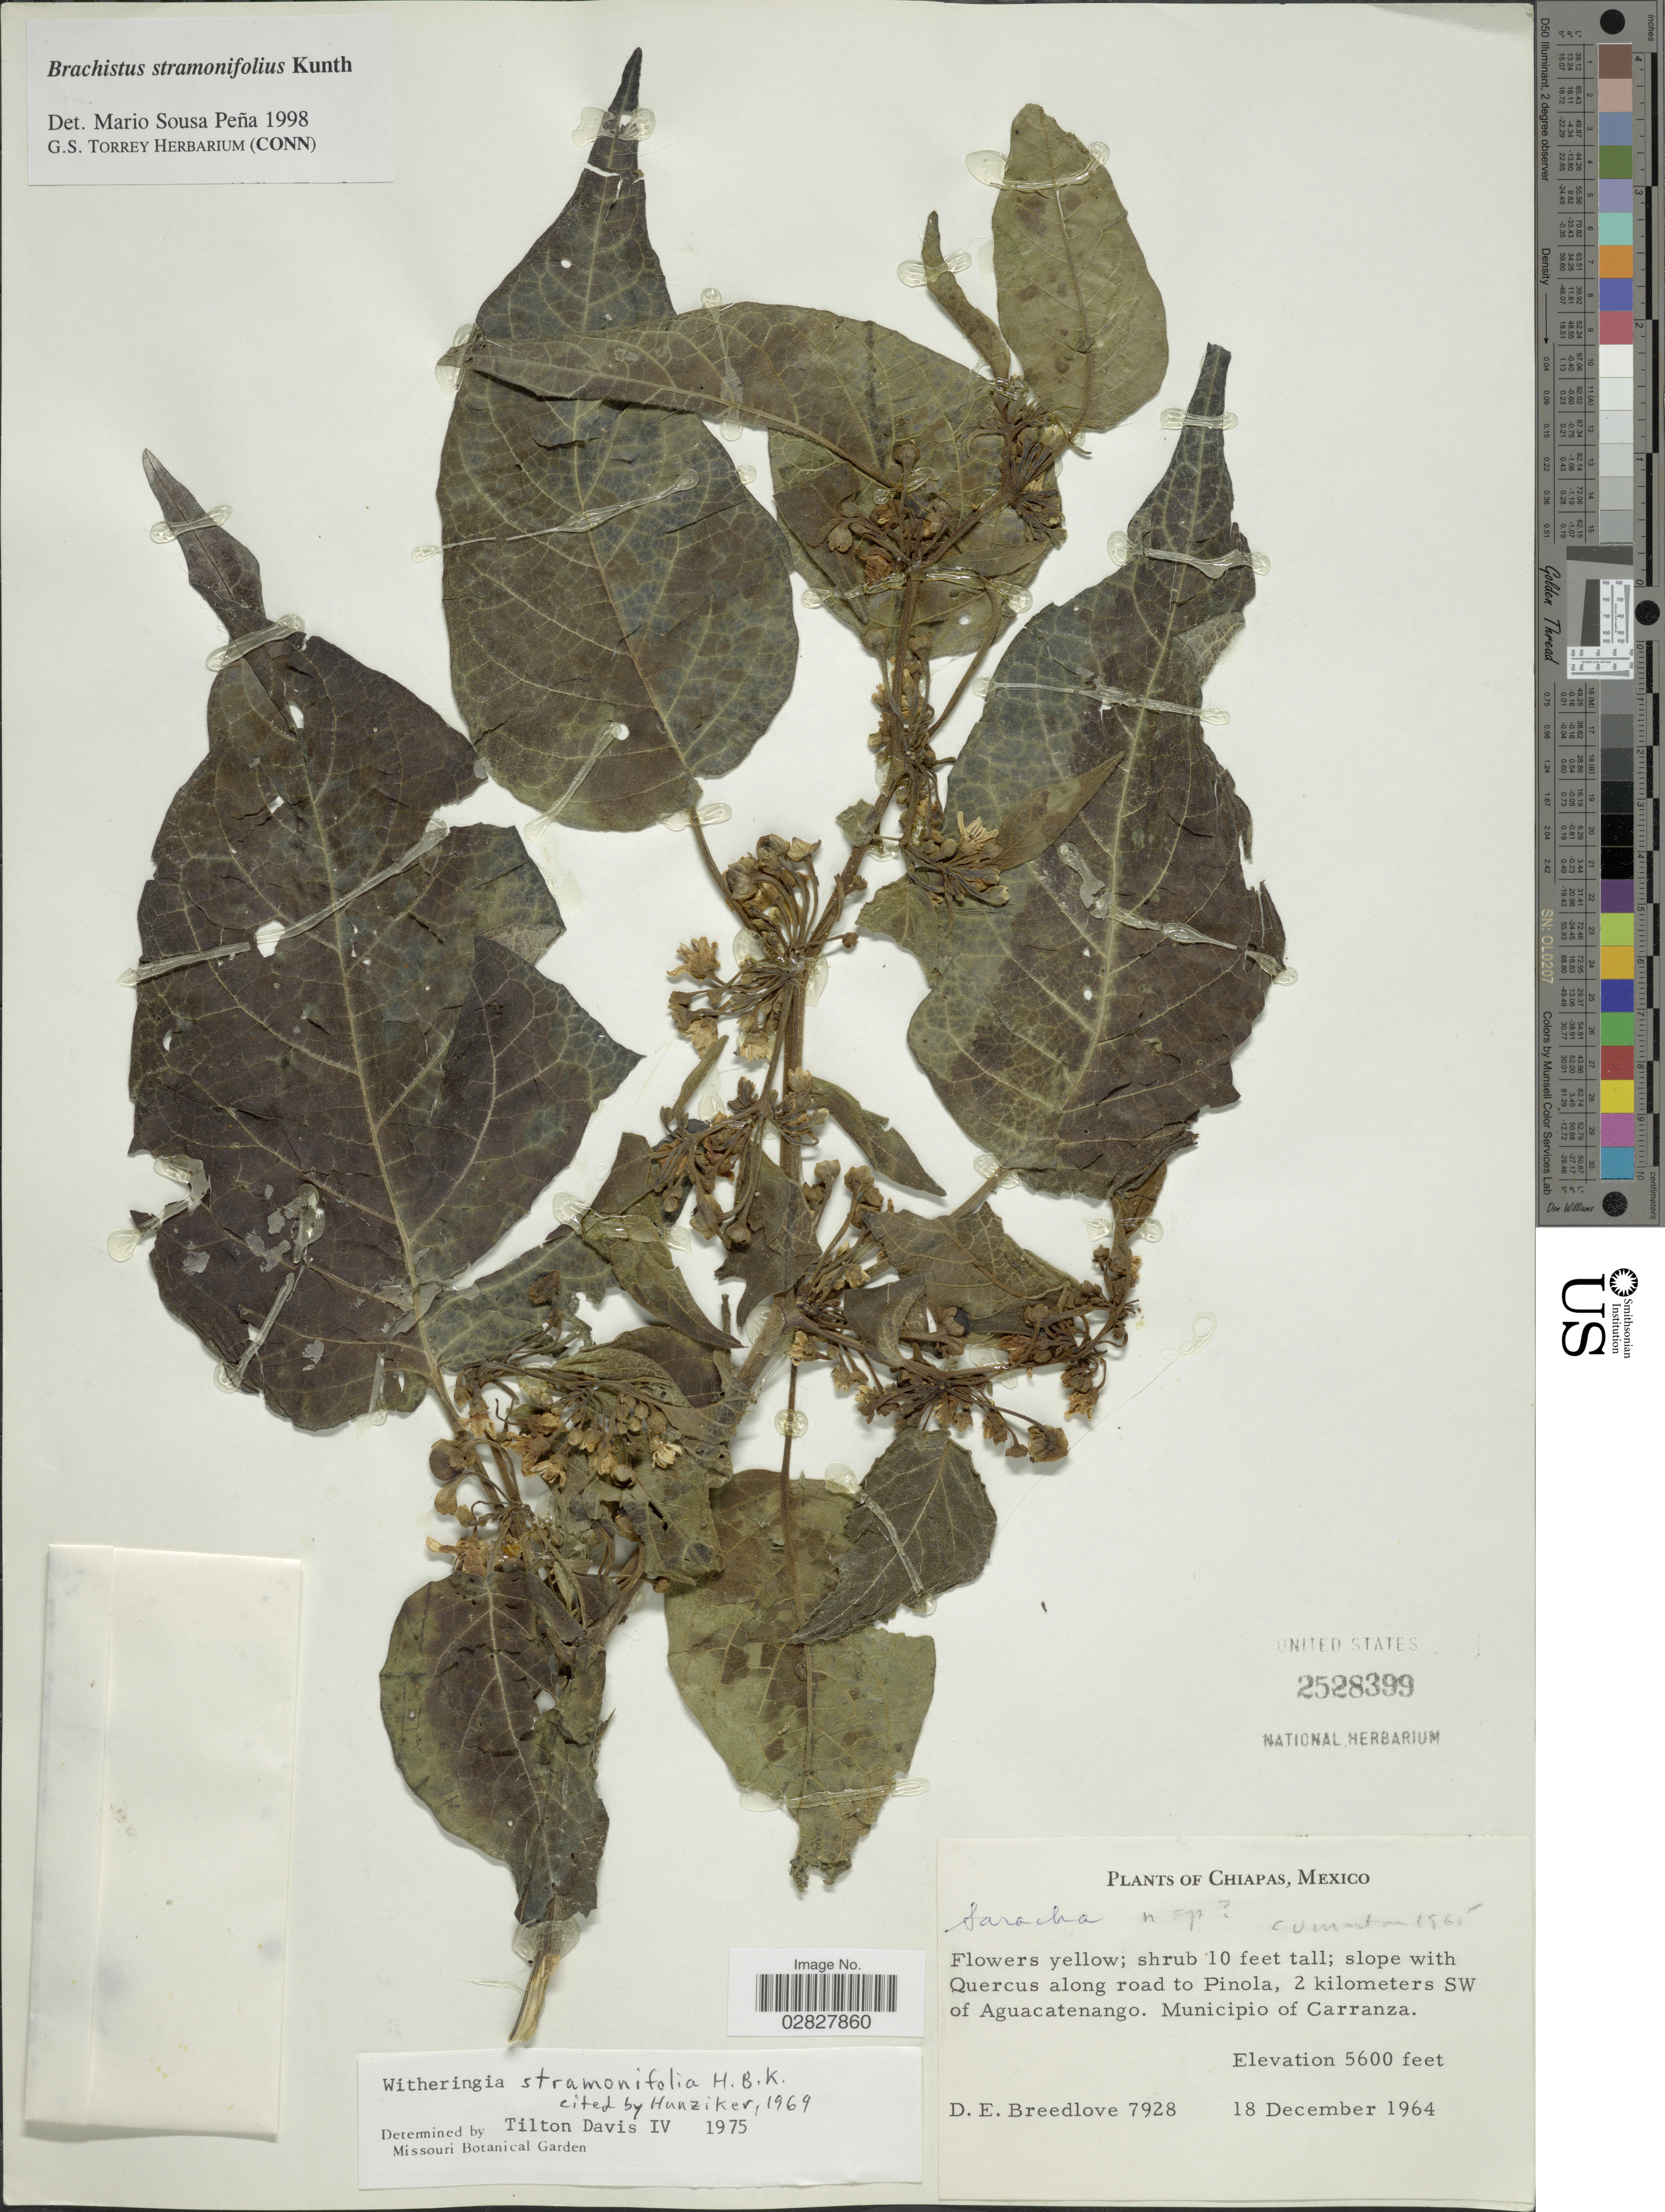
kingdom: Plantae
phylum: Tracheophyta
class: Magnoliopsida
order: Solanales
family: Solanaceae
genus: Brachistus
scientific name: Brachistus stramonifolius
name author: (Kunth) Miers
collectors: D. E. Breedlove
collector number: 7928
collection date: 1964-12-18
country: Mexico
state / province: Chiapas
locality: Slope with Quercus along road to Pinola, 2 kilometers SW of Aguacatenango, Municipio of Carranza.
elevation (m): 1707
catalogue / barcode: US 2528399